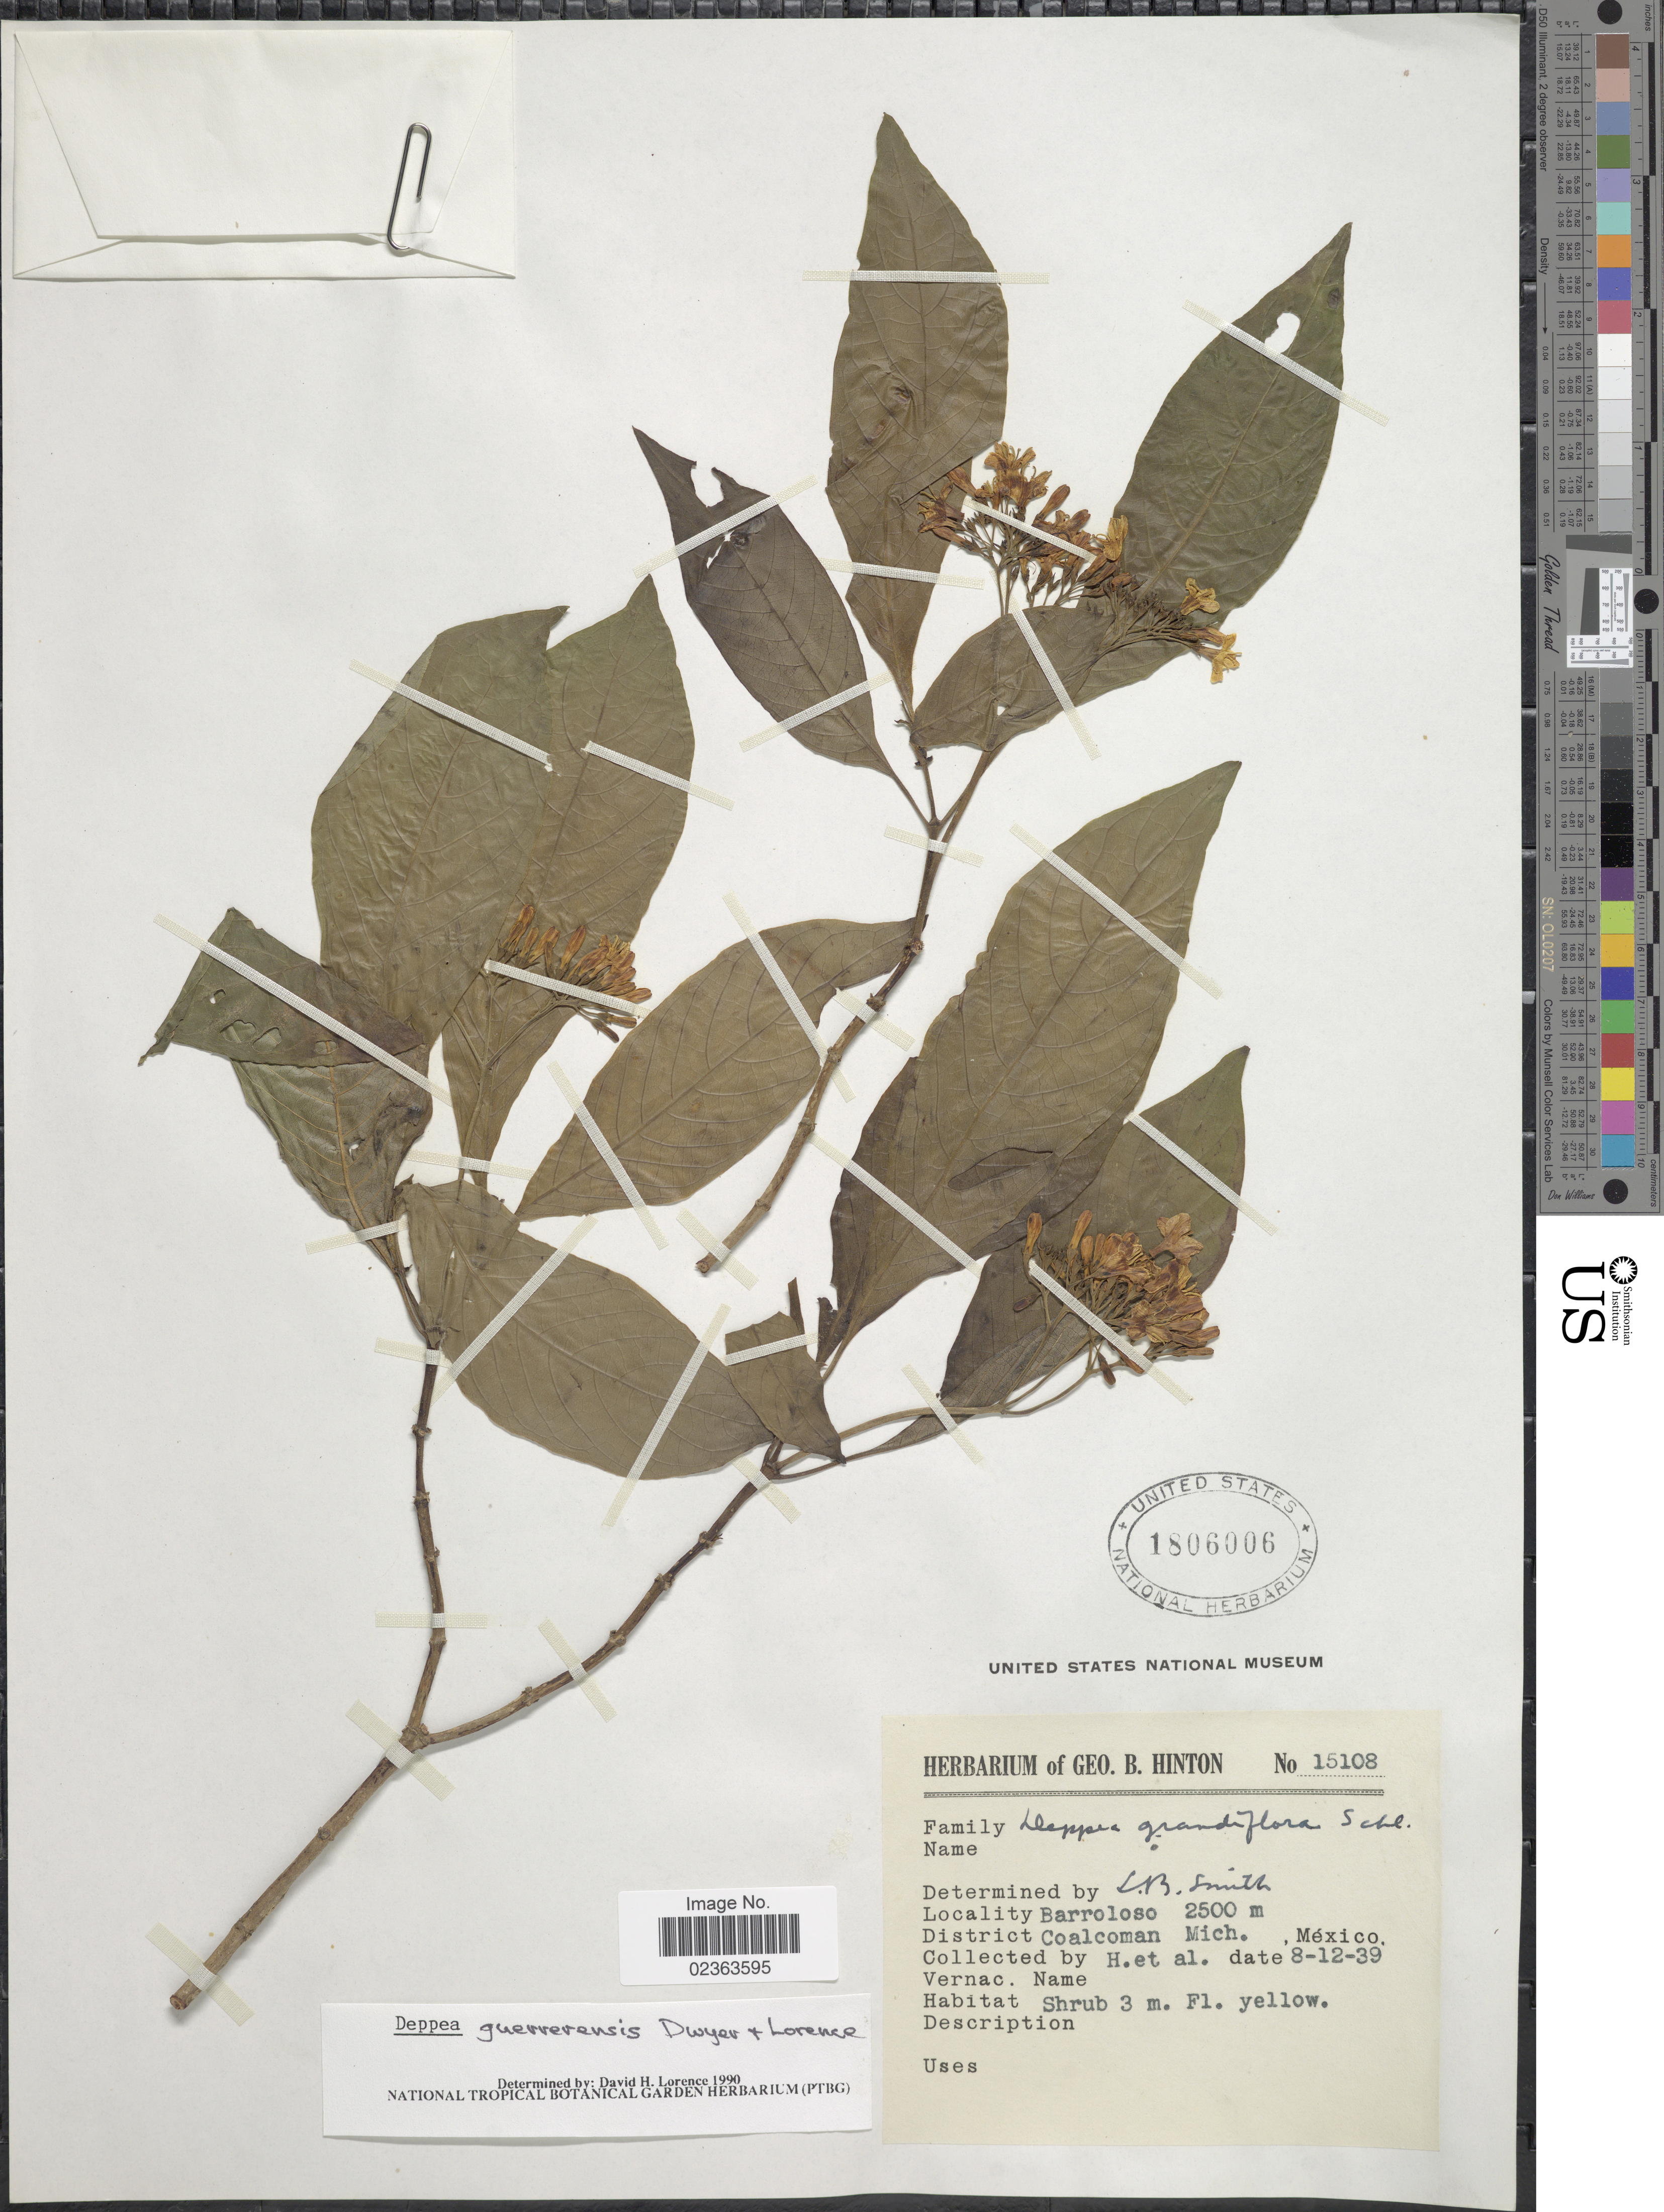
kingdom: Plantae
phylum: Tracheophyta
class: Magnoliopsida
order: Gentianales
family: Rubiaceae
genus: Deppea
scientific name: Deppea guerrerensis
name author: Dwyer & Lorence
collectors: G. B. Hinton & et al.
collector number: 15108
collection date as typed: Transcribed d/m/y: 12/8/39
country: Mexico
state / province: Michoacán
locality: Baroloso, District Coalcoman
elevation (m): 2500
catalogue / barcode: US 1806006